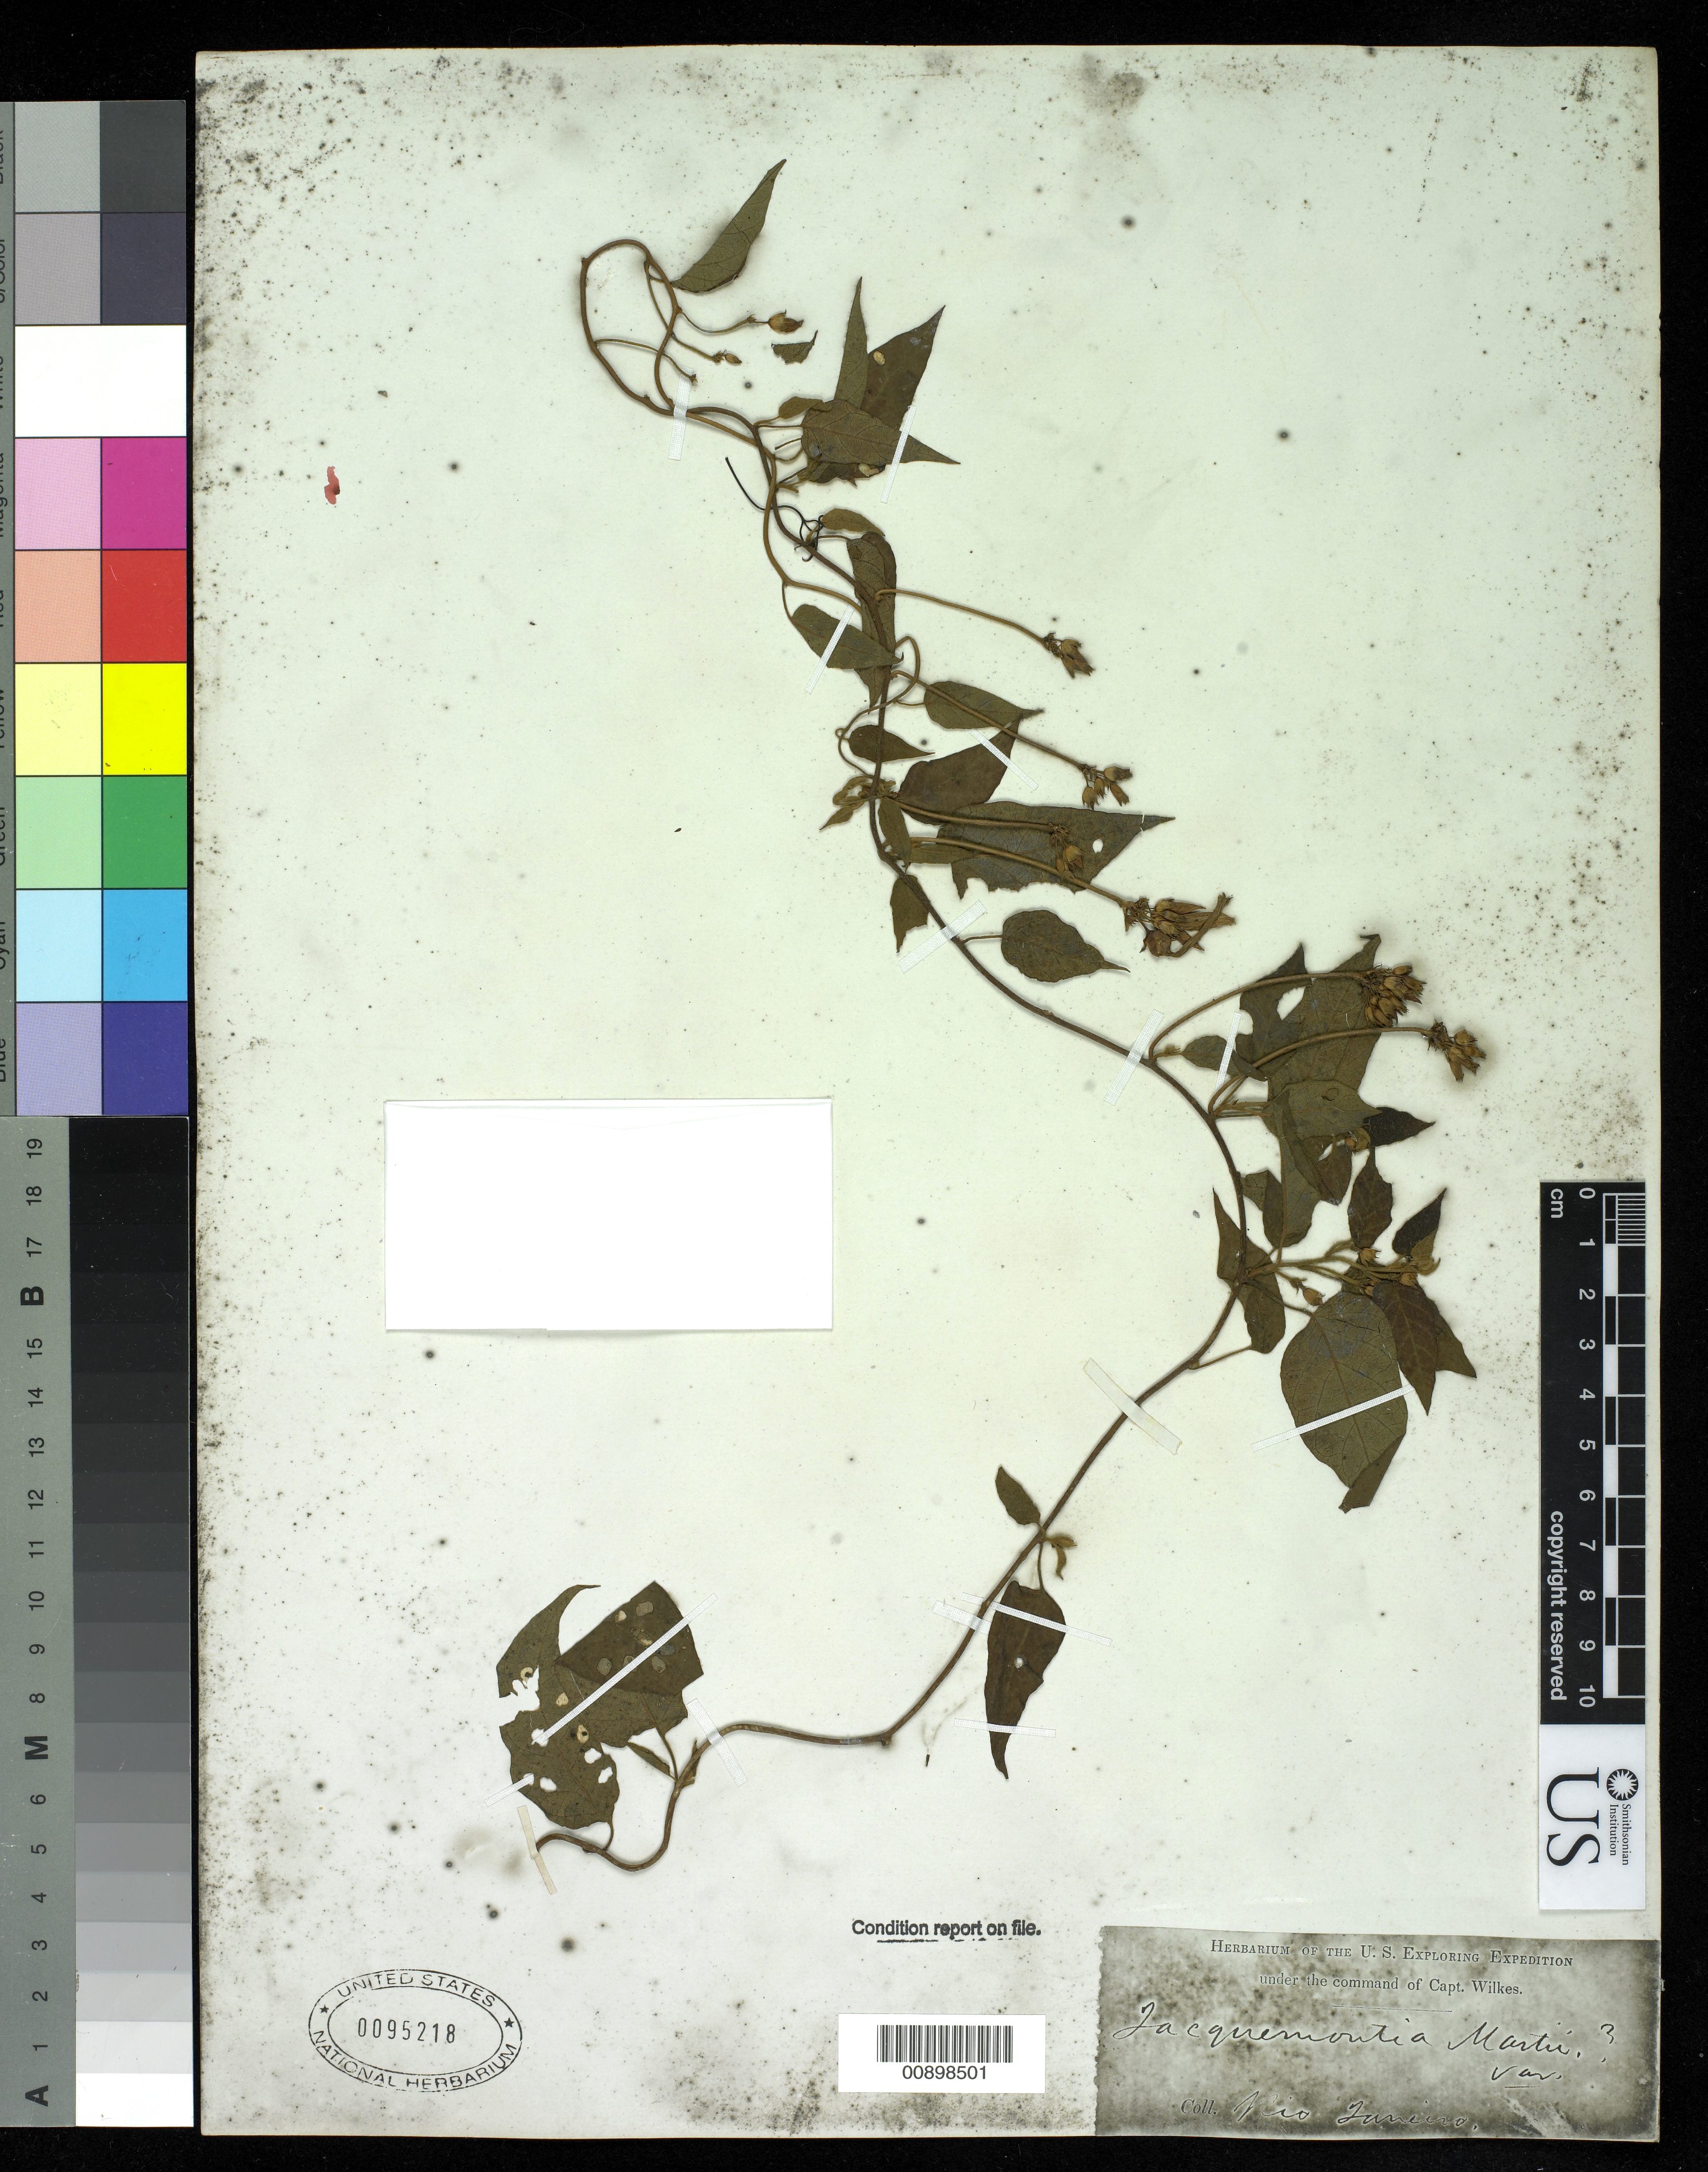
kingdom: Plantae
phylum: Tracheophyta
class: Magnoliopsida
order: Solanales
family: Convolvulaceae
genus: Jacquemontia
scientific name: Jacquemontia martii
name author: Meisn.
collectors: Wilkes Explor. Exped.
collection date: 1838/1842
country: Brazil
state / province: Rio de Janeiro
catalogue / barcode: US 95218